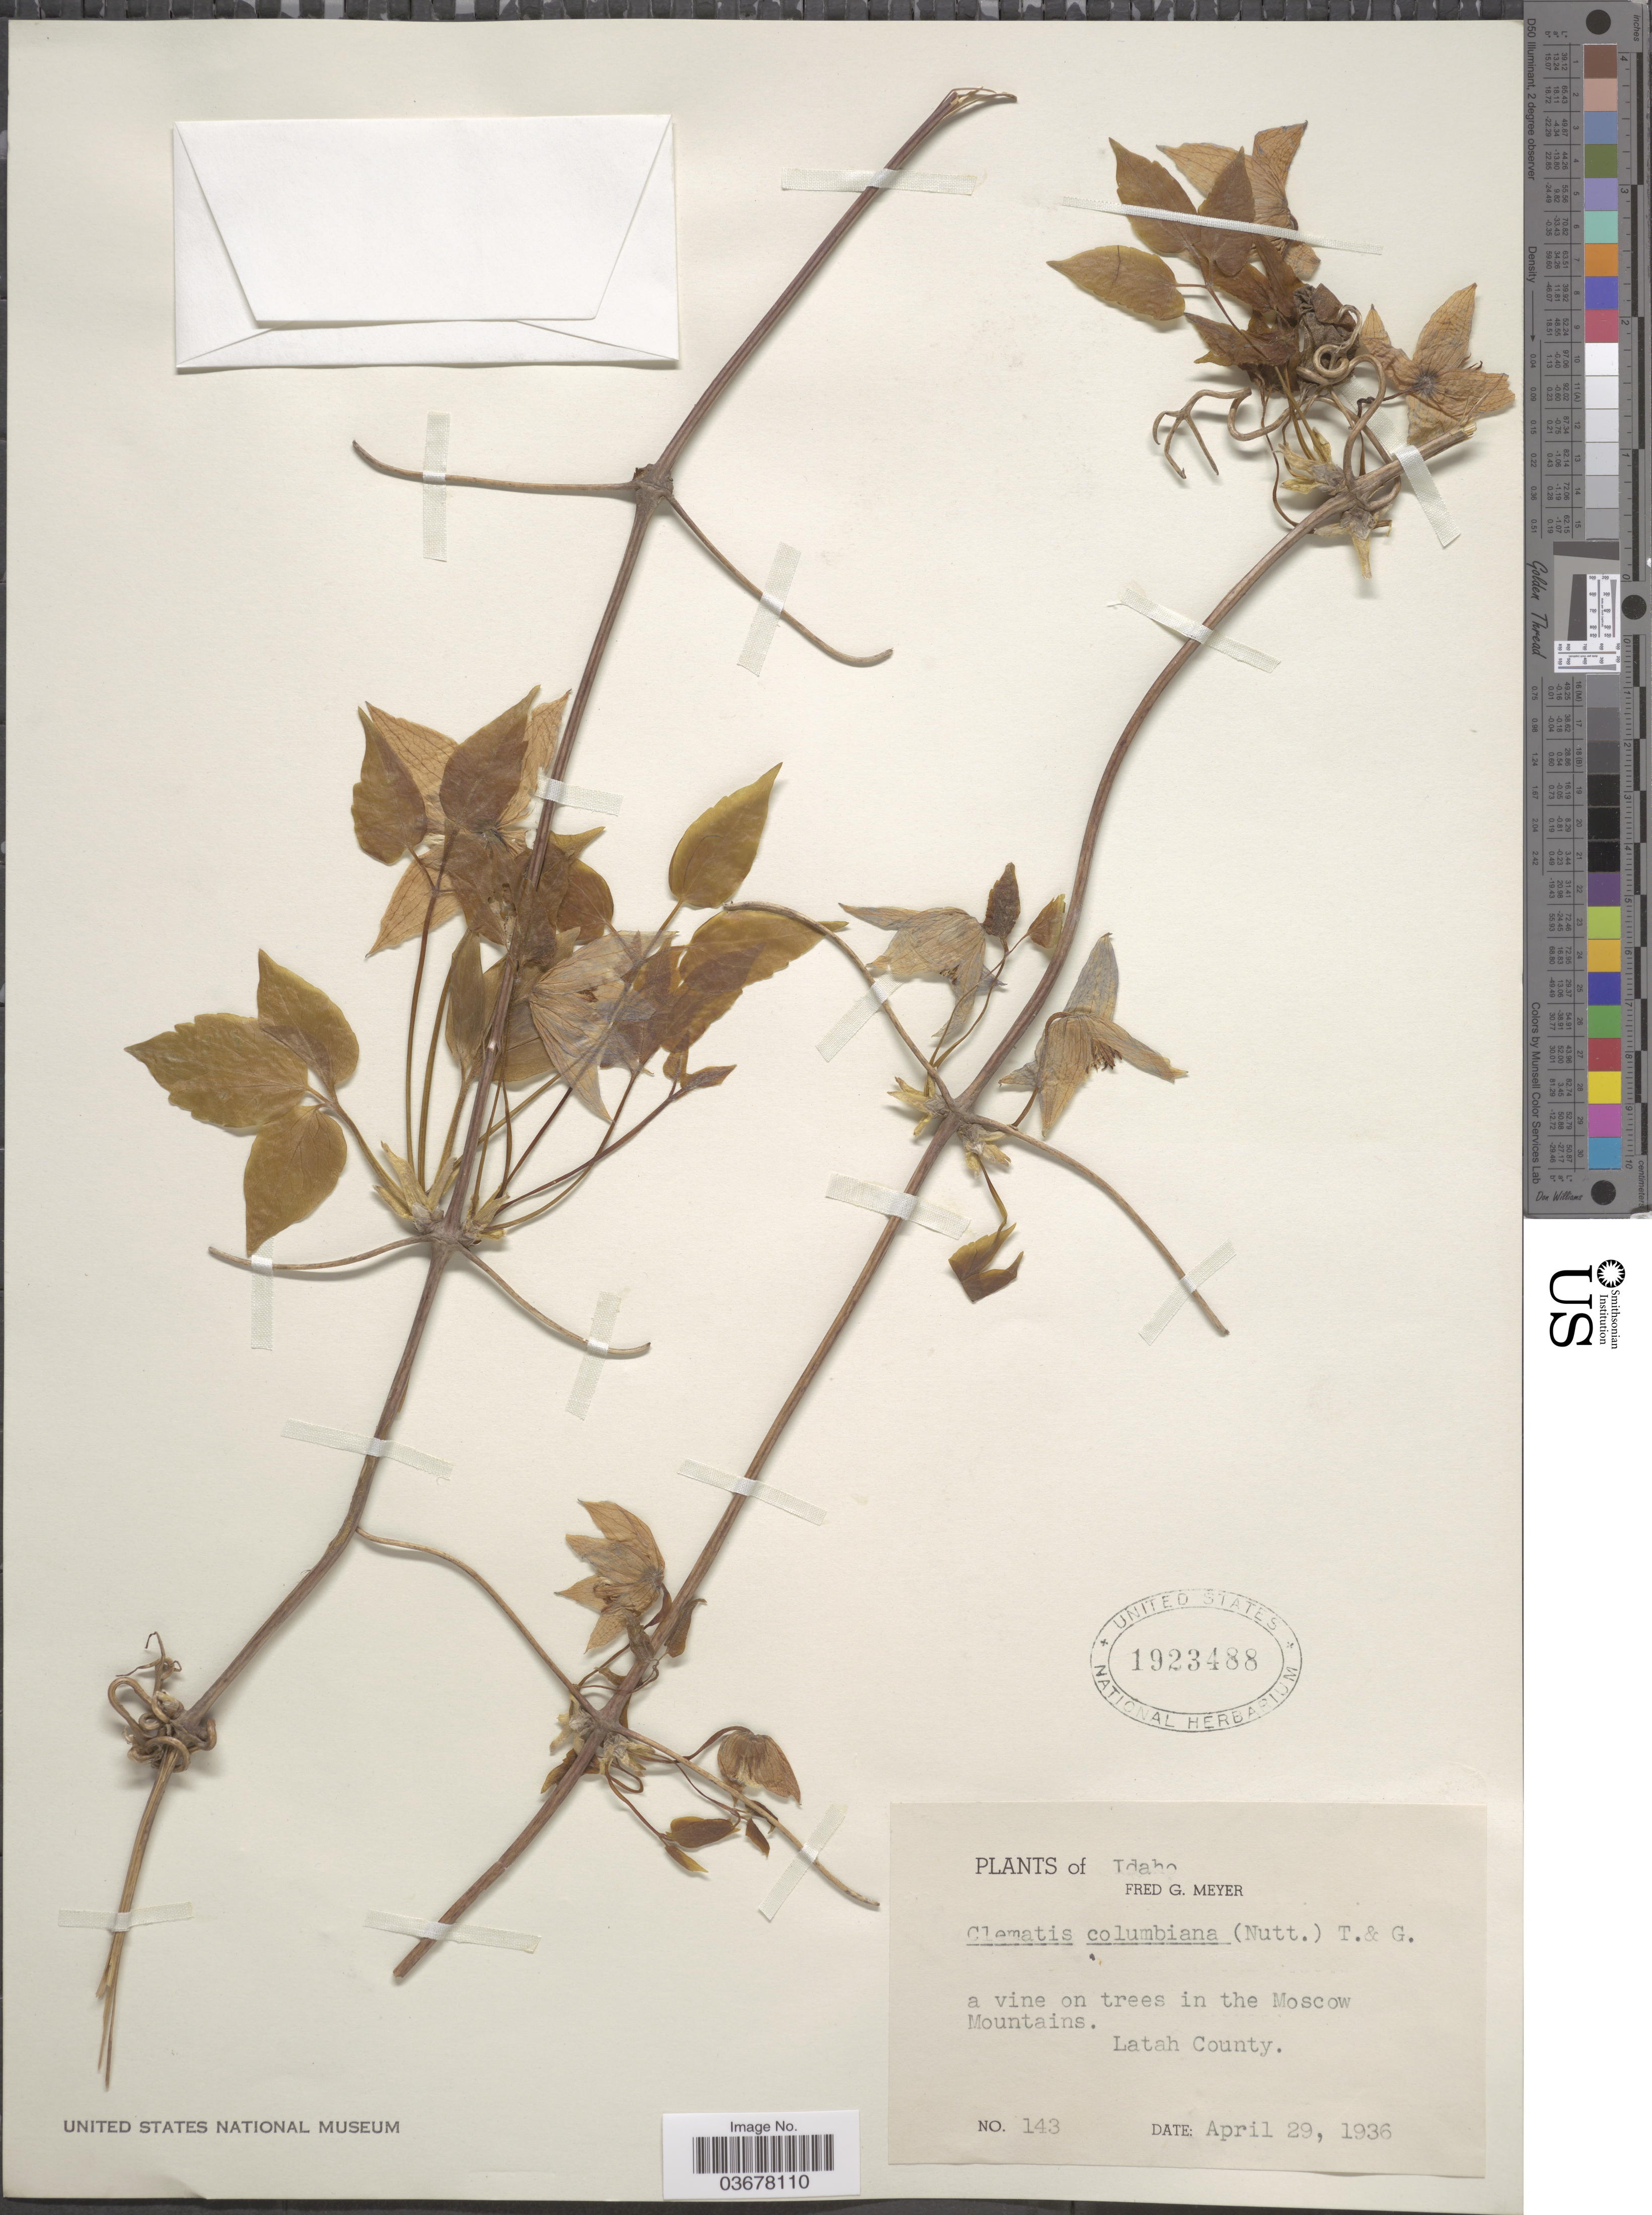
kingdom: Plantae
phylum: Tracheophyta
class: Magnoliopsida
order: Ranunculales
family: Ranunculaceae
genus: Clematis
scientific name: Clematis occidentalis var. grosseserrata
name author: (Rydb.) J.S. Pringle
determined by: Strong, M. T., (US), Smithsonian Institution - National Museum of Natural History (UNITED STATES)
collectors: F. G. Meyer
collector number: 143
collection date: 1936-04-29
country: United States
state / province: Idaho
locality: A vine on trees in the Moscow Mountains. Latah County.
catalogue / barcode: US 1923488